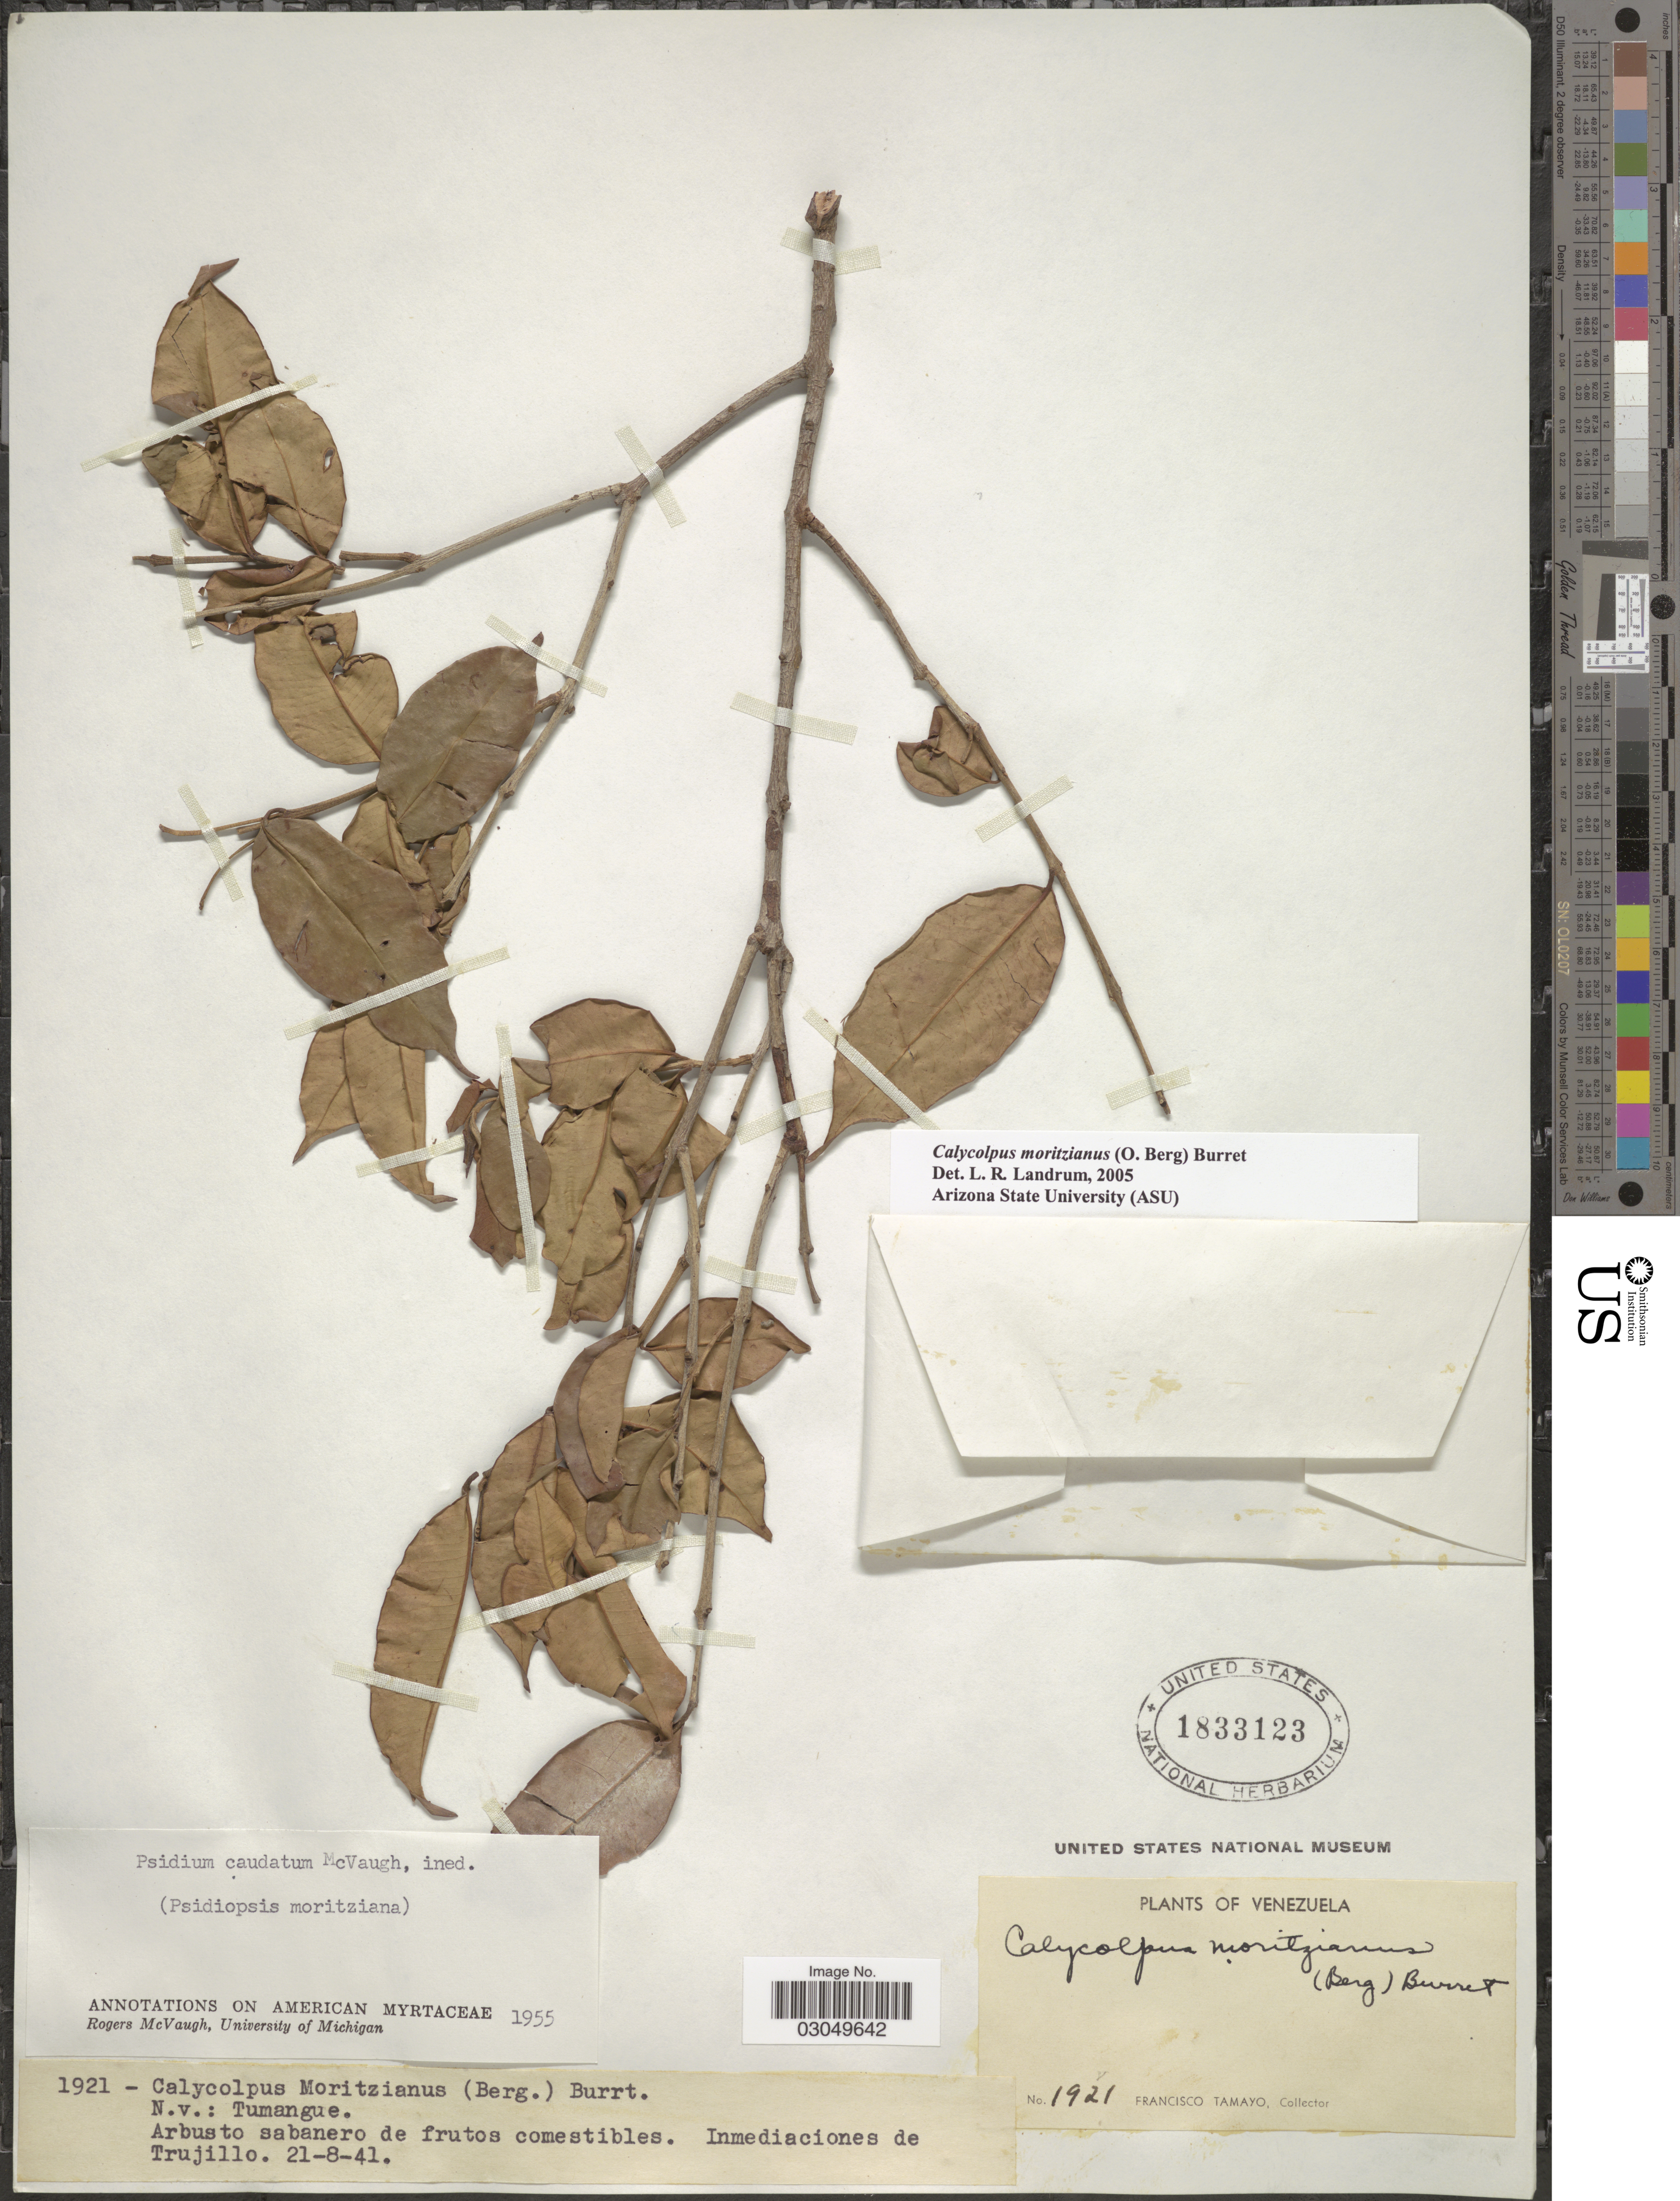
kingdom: Plantae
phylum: Tracheophyta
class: Magnoliopsida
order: Myrtales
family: Myrtaceae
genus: Calycolpus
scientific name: Calycolpus moritzianus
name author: (O. Berg) Burret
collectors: F. Tamayo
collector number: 1921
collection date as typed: Transcribed d/m/y: 21/8/41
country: Venezuela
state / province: Trujillo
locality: Immediaciones de Trujillo.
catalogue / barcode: US 1833123